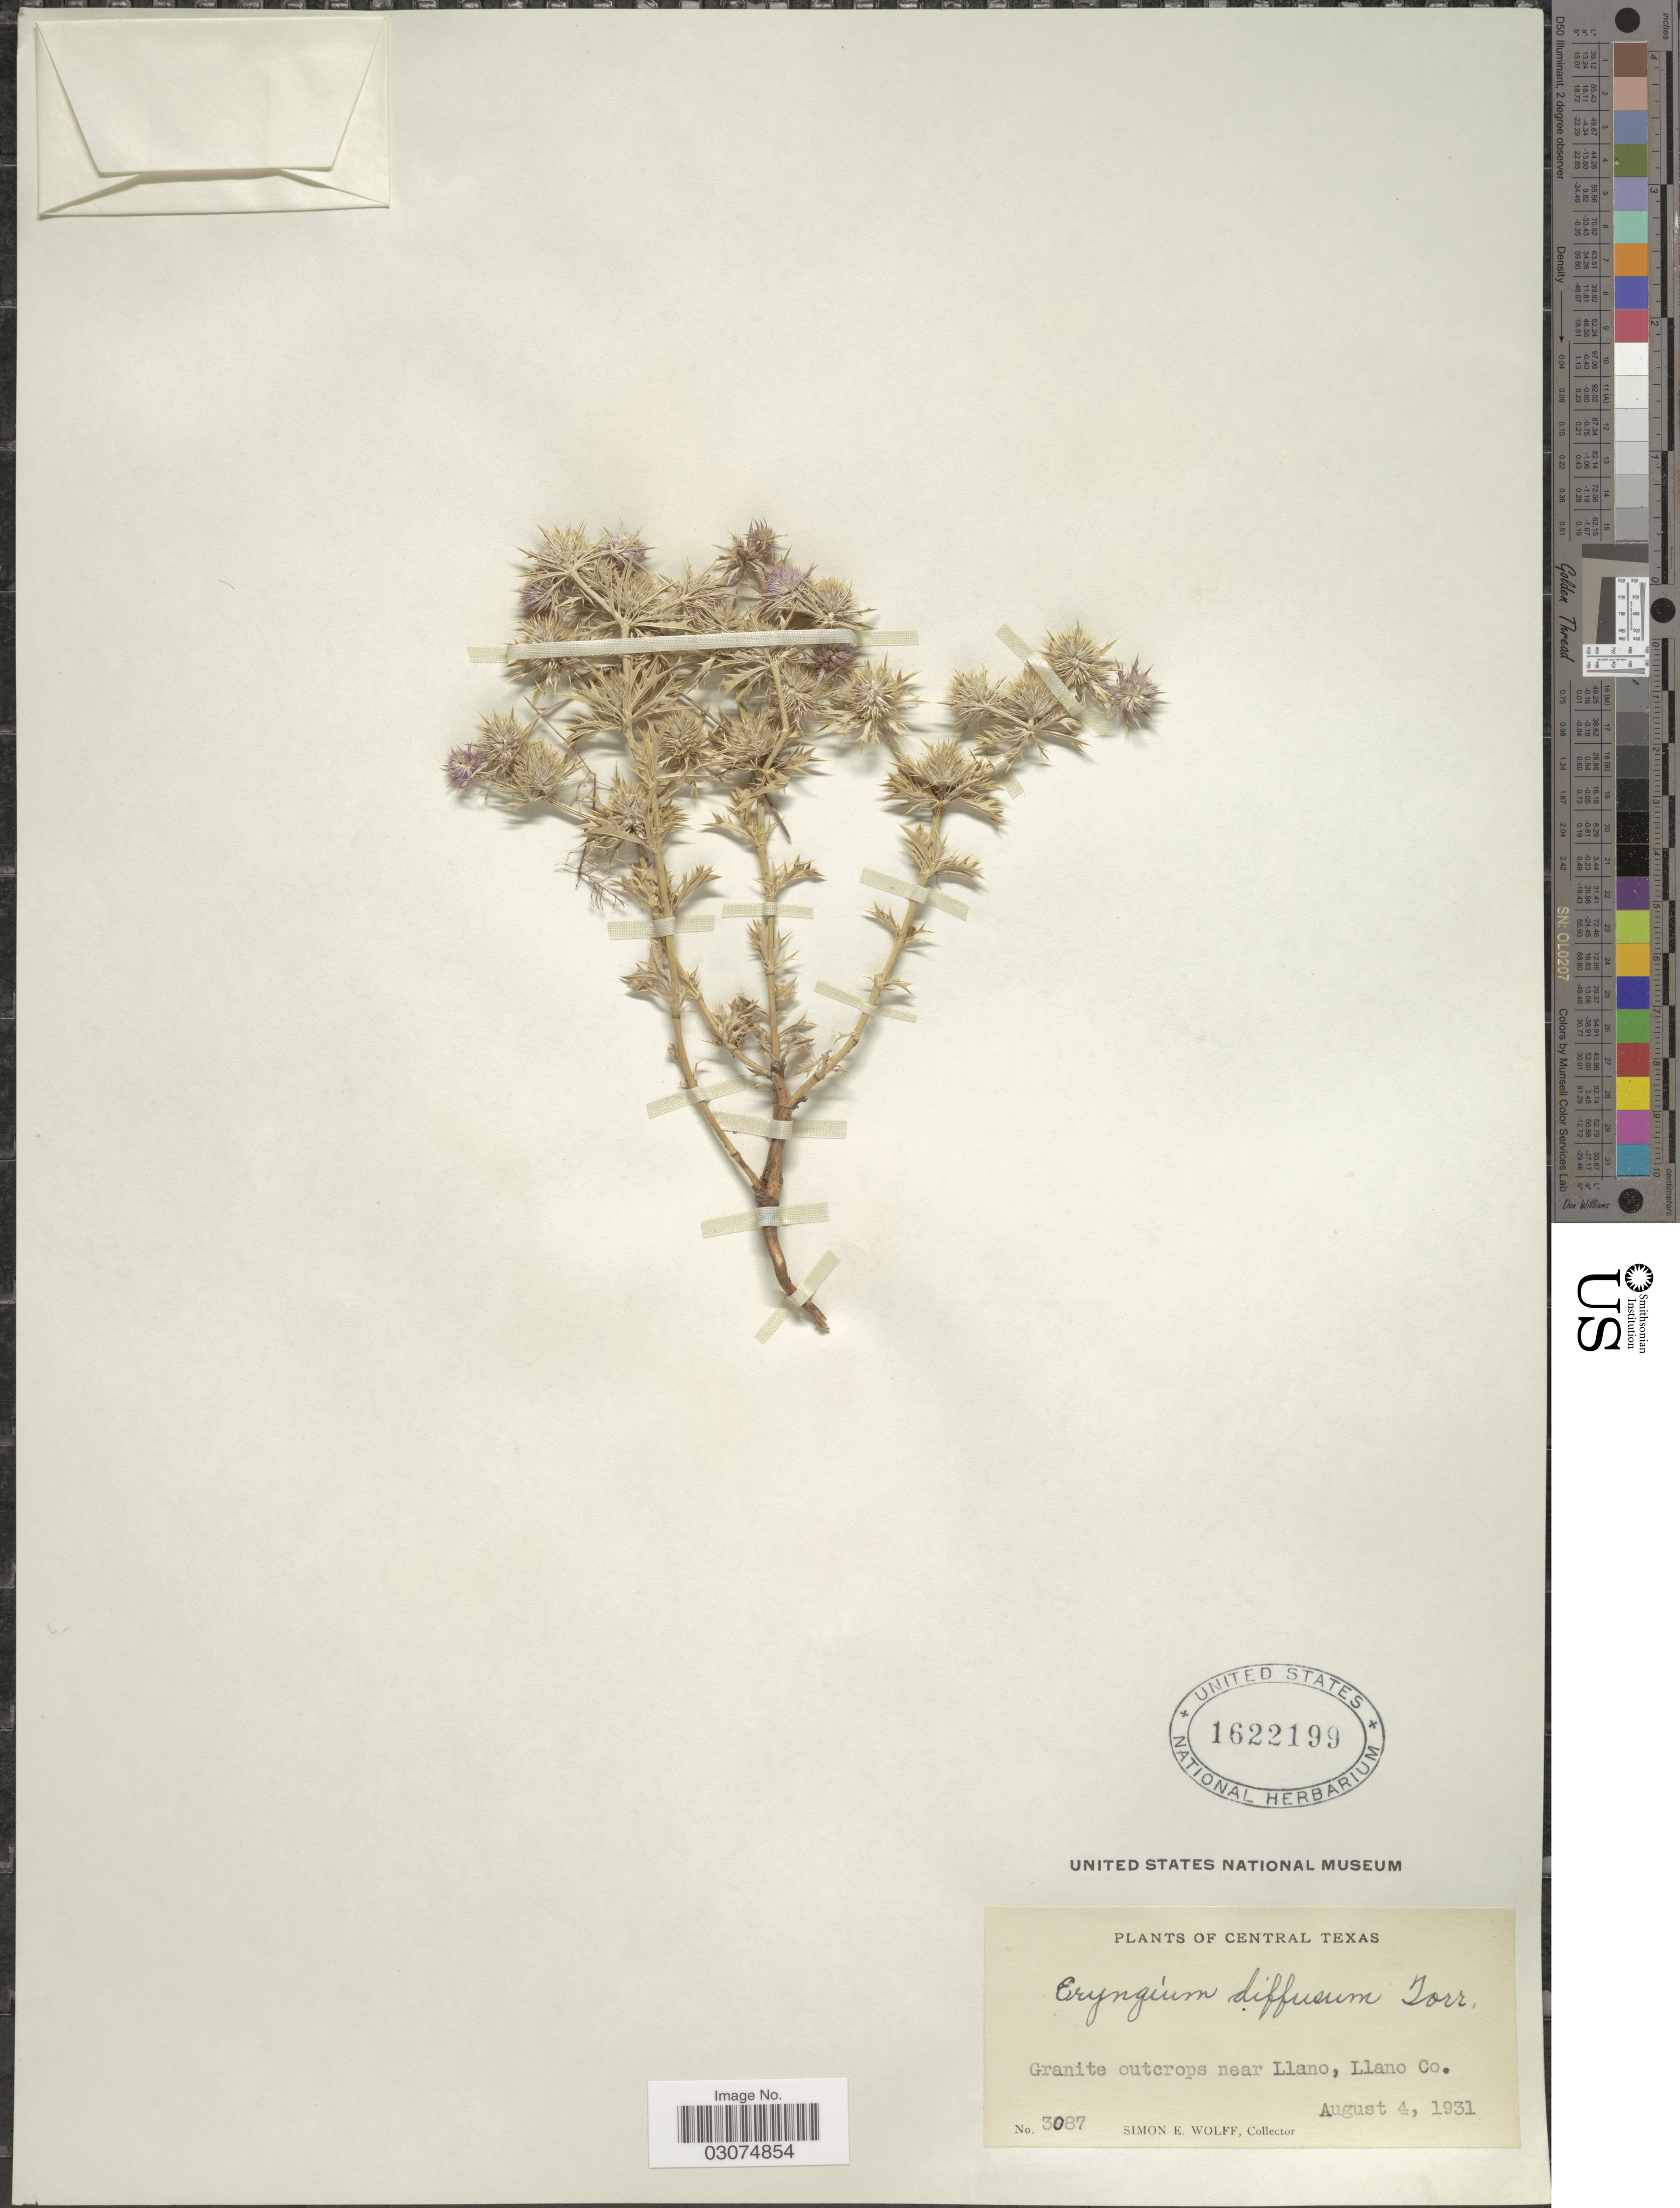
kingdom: Plantae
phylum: Tracheophyta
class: Magnoliopsida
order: Apiales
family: Apiaceae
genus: Eryngium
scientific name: Eryngium diffusum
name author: Torr.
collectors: S. E. Wolff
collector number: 3087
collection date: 1931-08-04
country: United States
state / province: Texas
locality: Central Texas. Granite outcrops near Llano, Llano Co.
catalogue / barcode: US 1622199